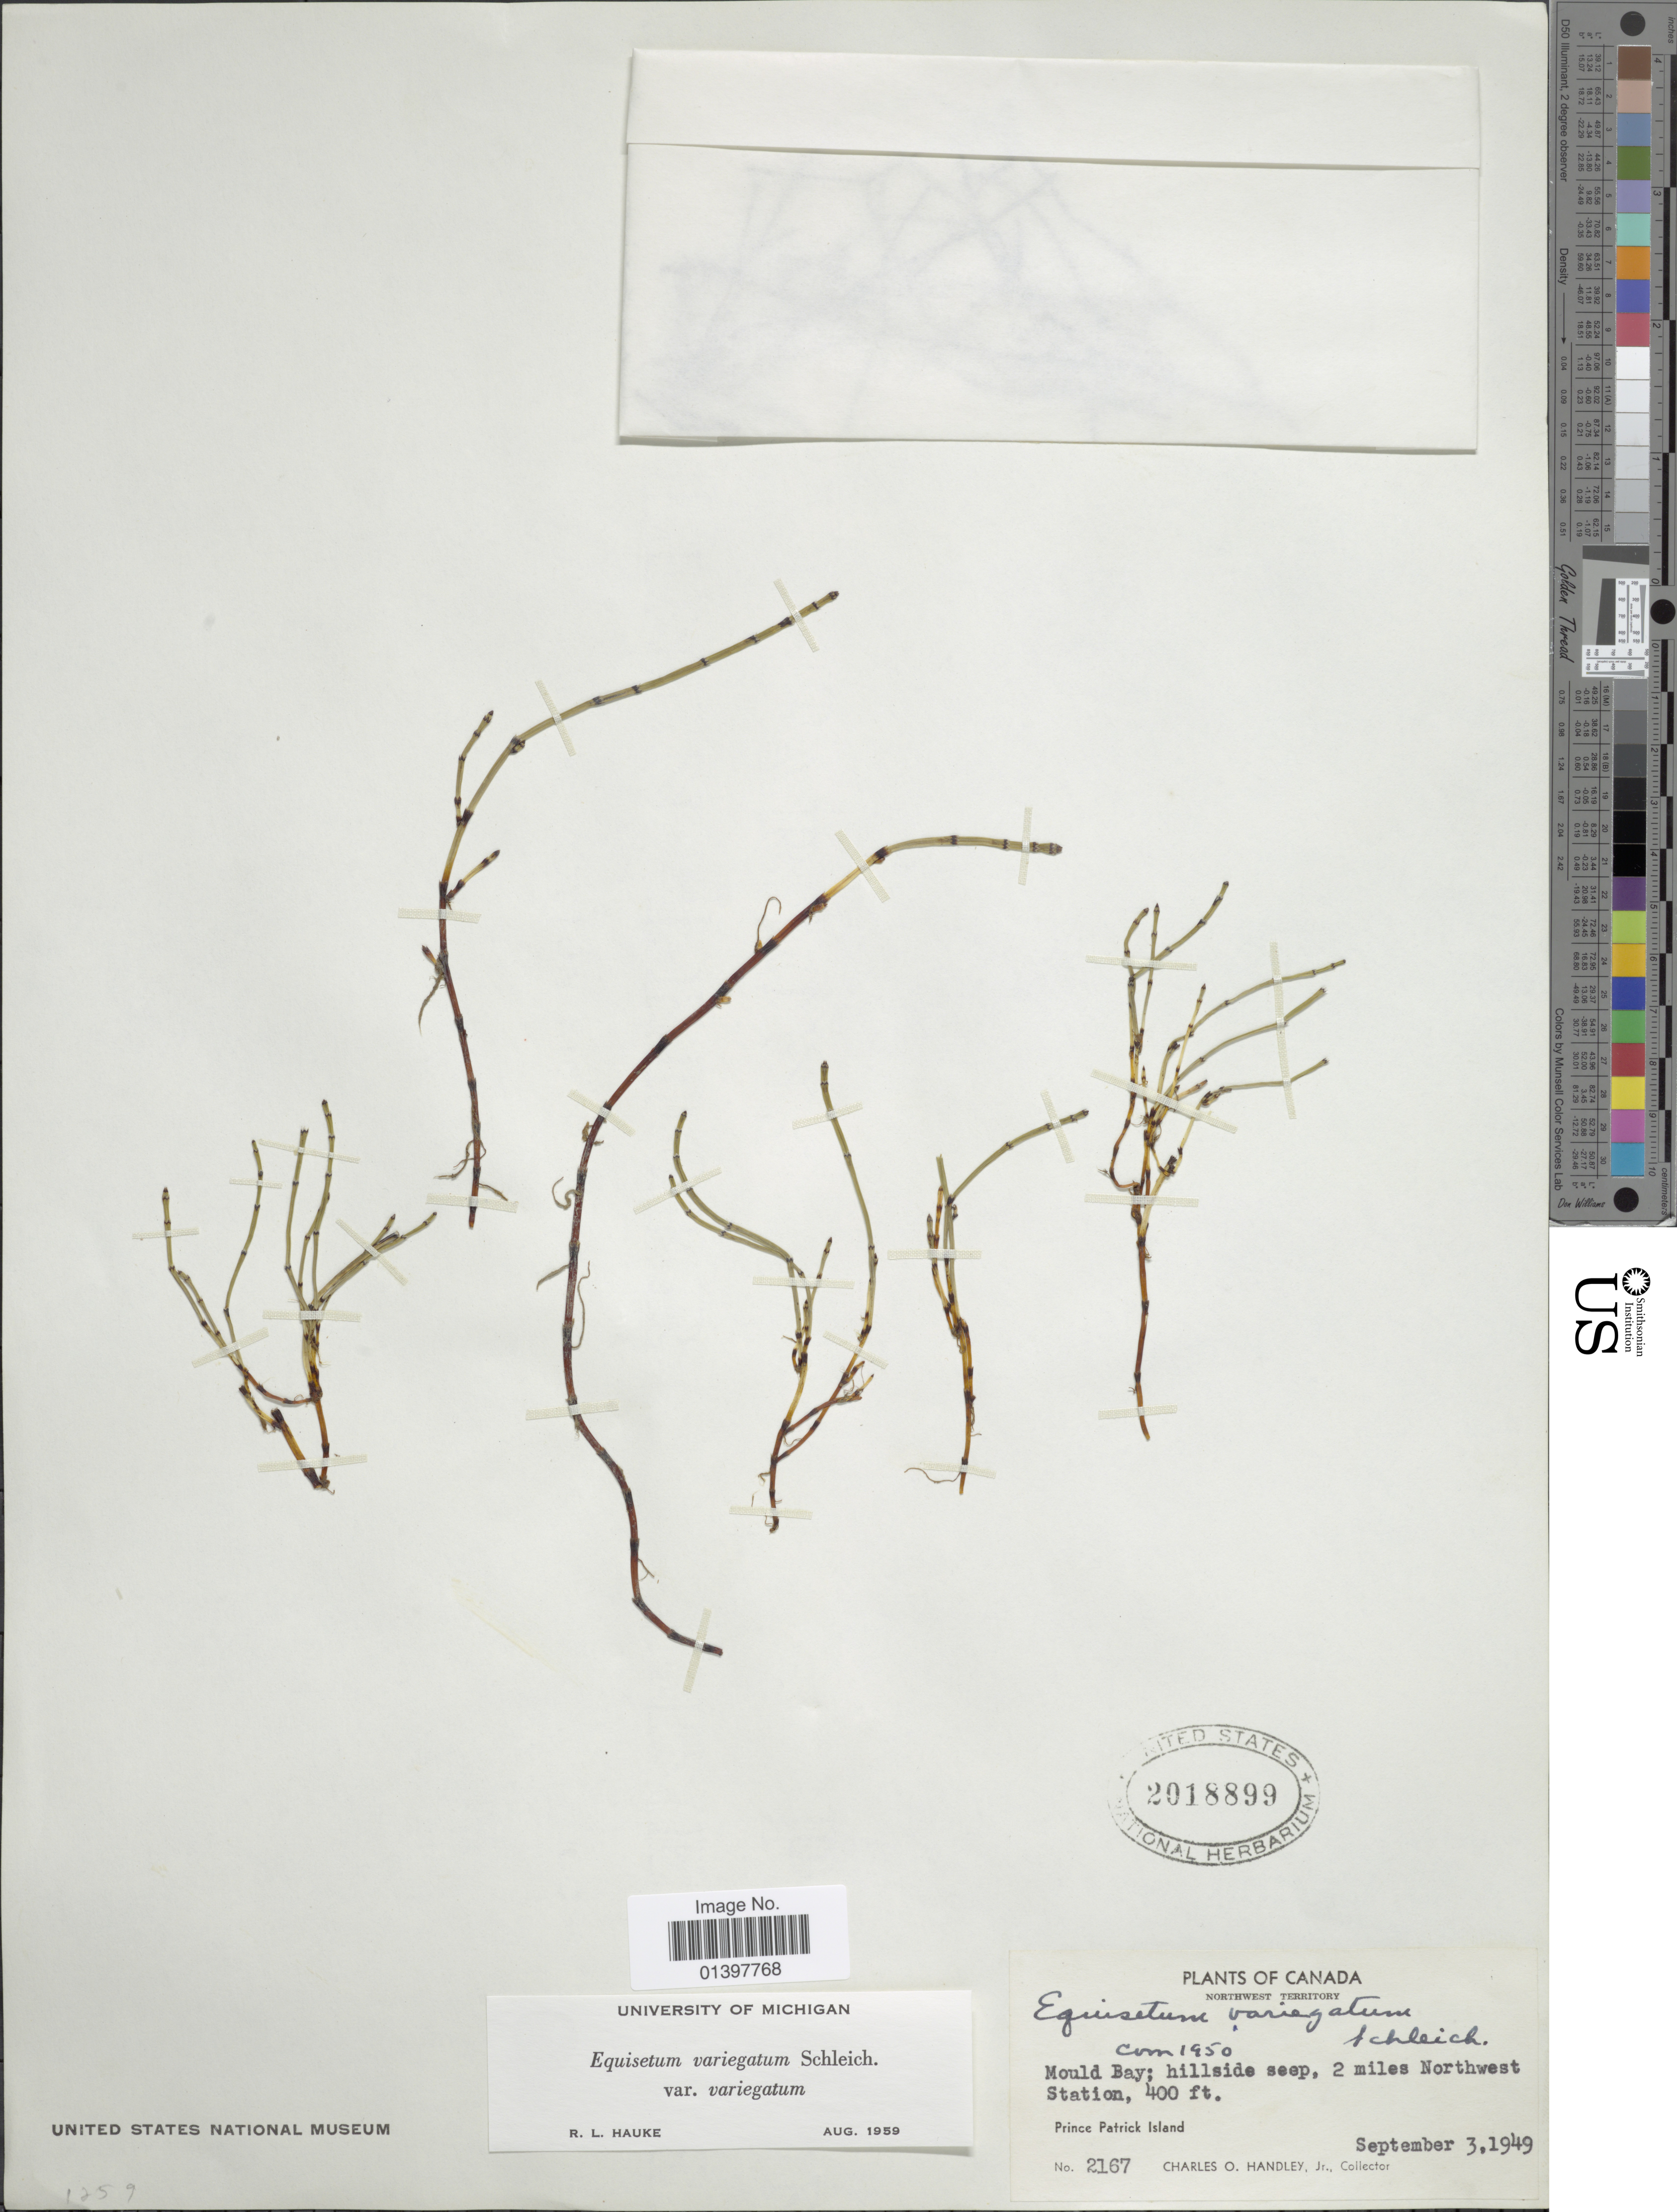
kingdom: Plantae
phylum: Tracheophyta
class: Polypodiopsida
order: Equisetales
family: Equisetaceae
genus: Equisetum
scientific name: Equisetum variegatum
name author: Schleich. ex F. Weber & D. Mohr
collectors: C. Handley Jr.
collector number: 2167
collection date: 1949-09-03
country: Canada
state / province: Northwest Territories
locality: Mould Bay: hillside seep, 2miles Northwest Station, Prince Patrick Island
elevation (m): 122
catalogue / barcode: US 2018899